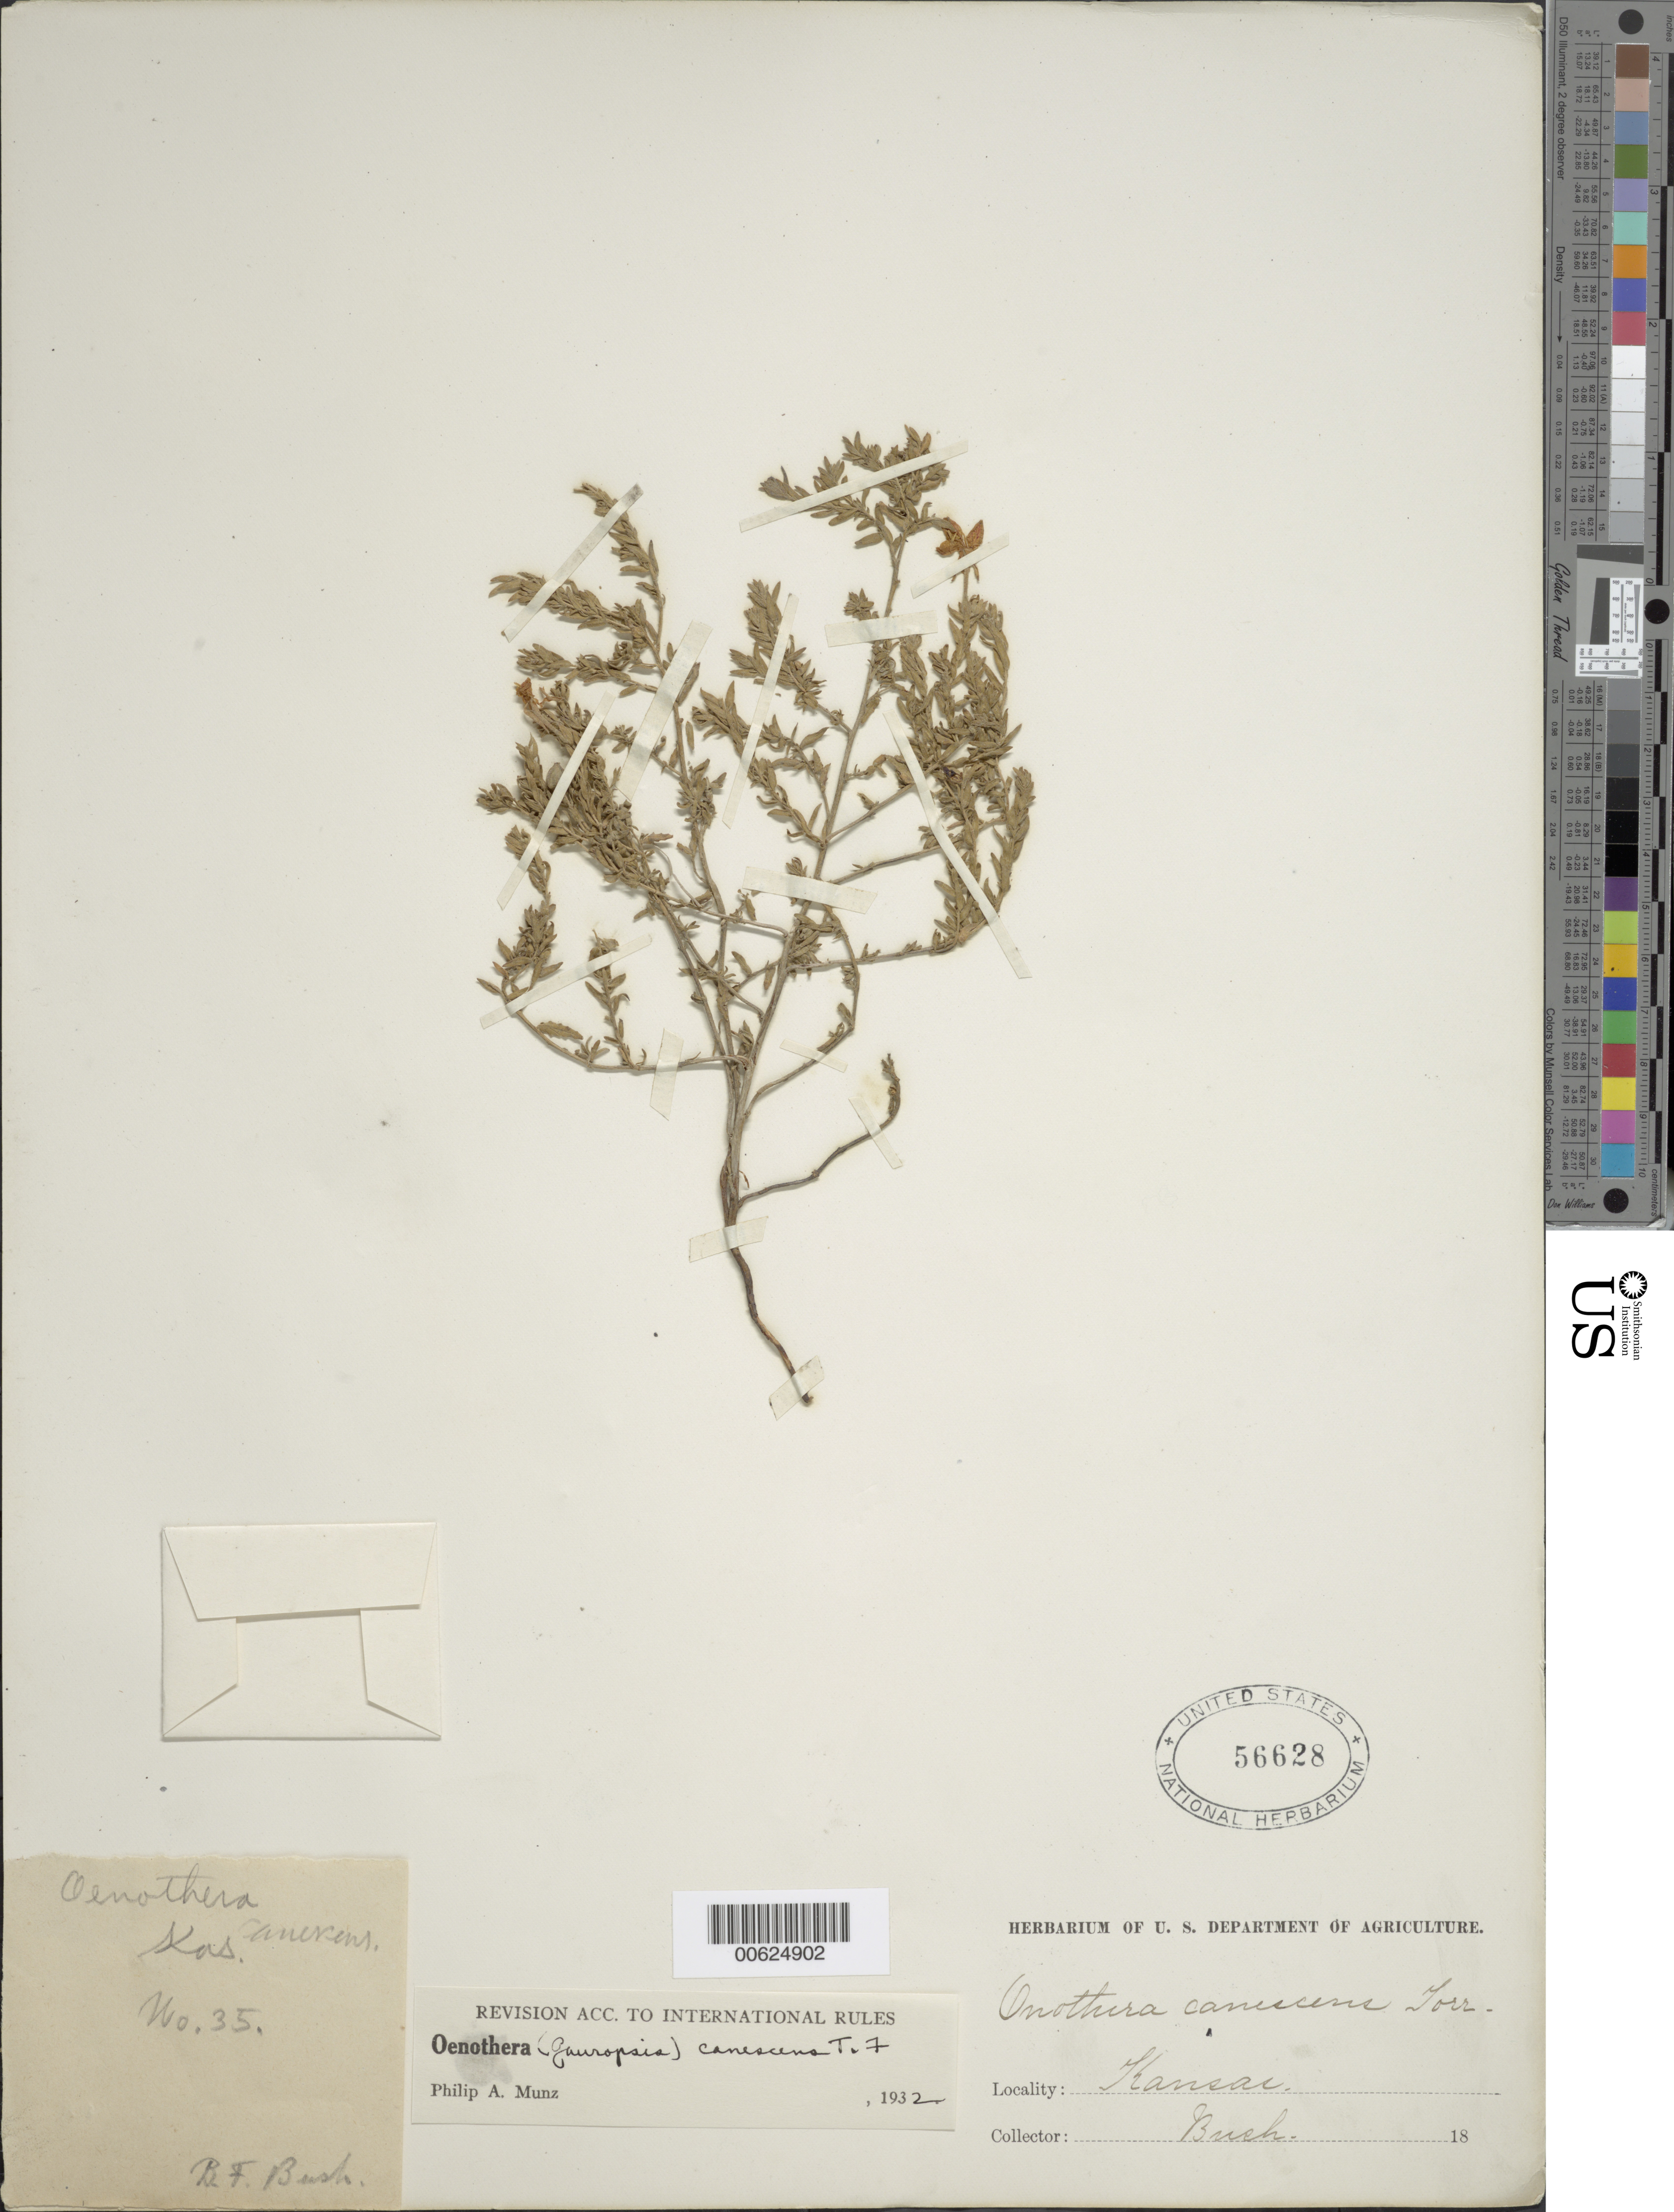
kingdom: Plantae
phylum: Tracheophyta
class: Magnoliopsida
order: Myrtales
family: Onagraceae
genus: Oenothera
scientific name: Oenothera canescens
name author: Torr. & Frém.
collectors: B. F. Bush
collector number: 35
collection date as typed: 18--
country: United States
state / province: Kansas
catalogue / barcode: US 56628